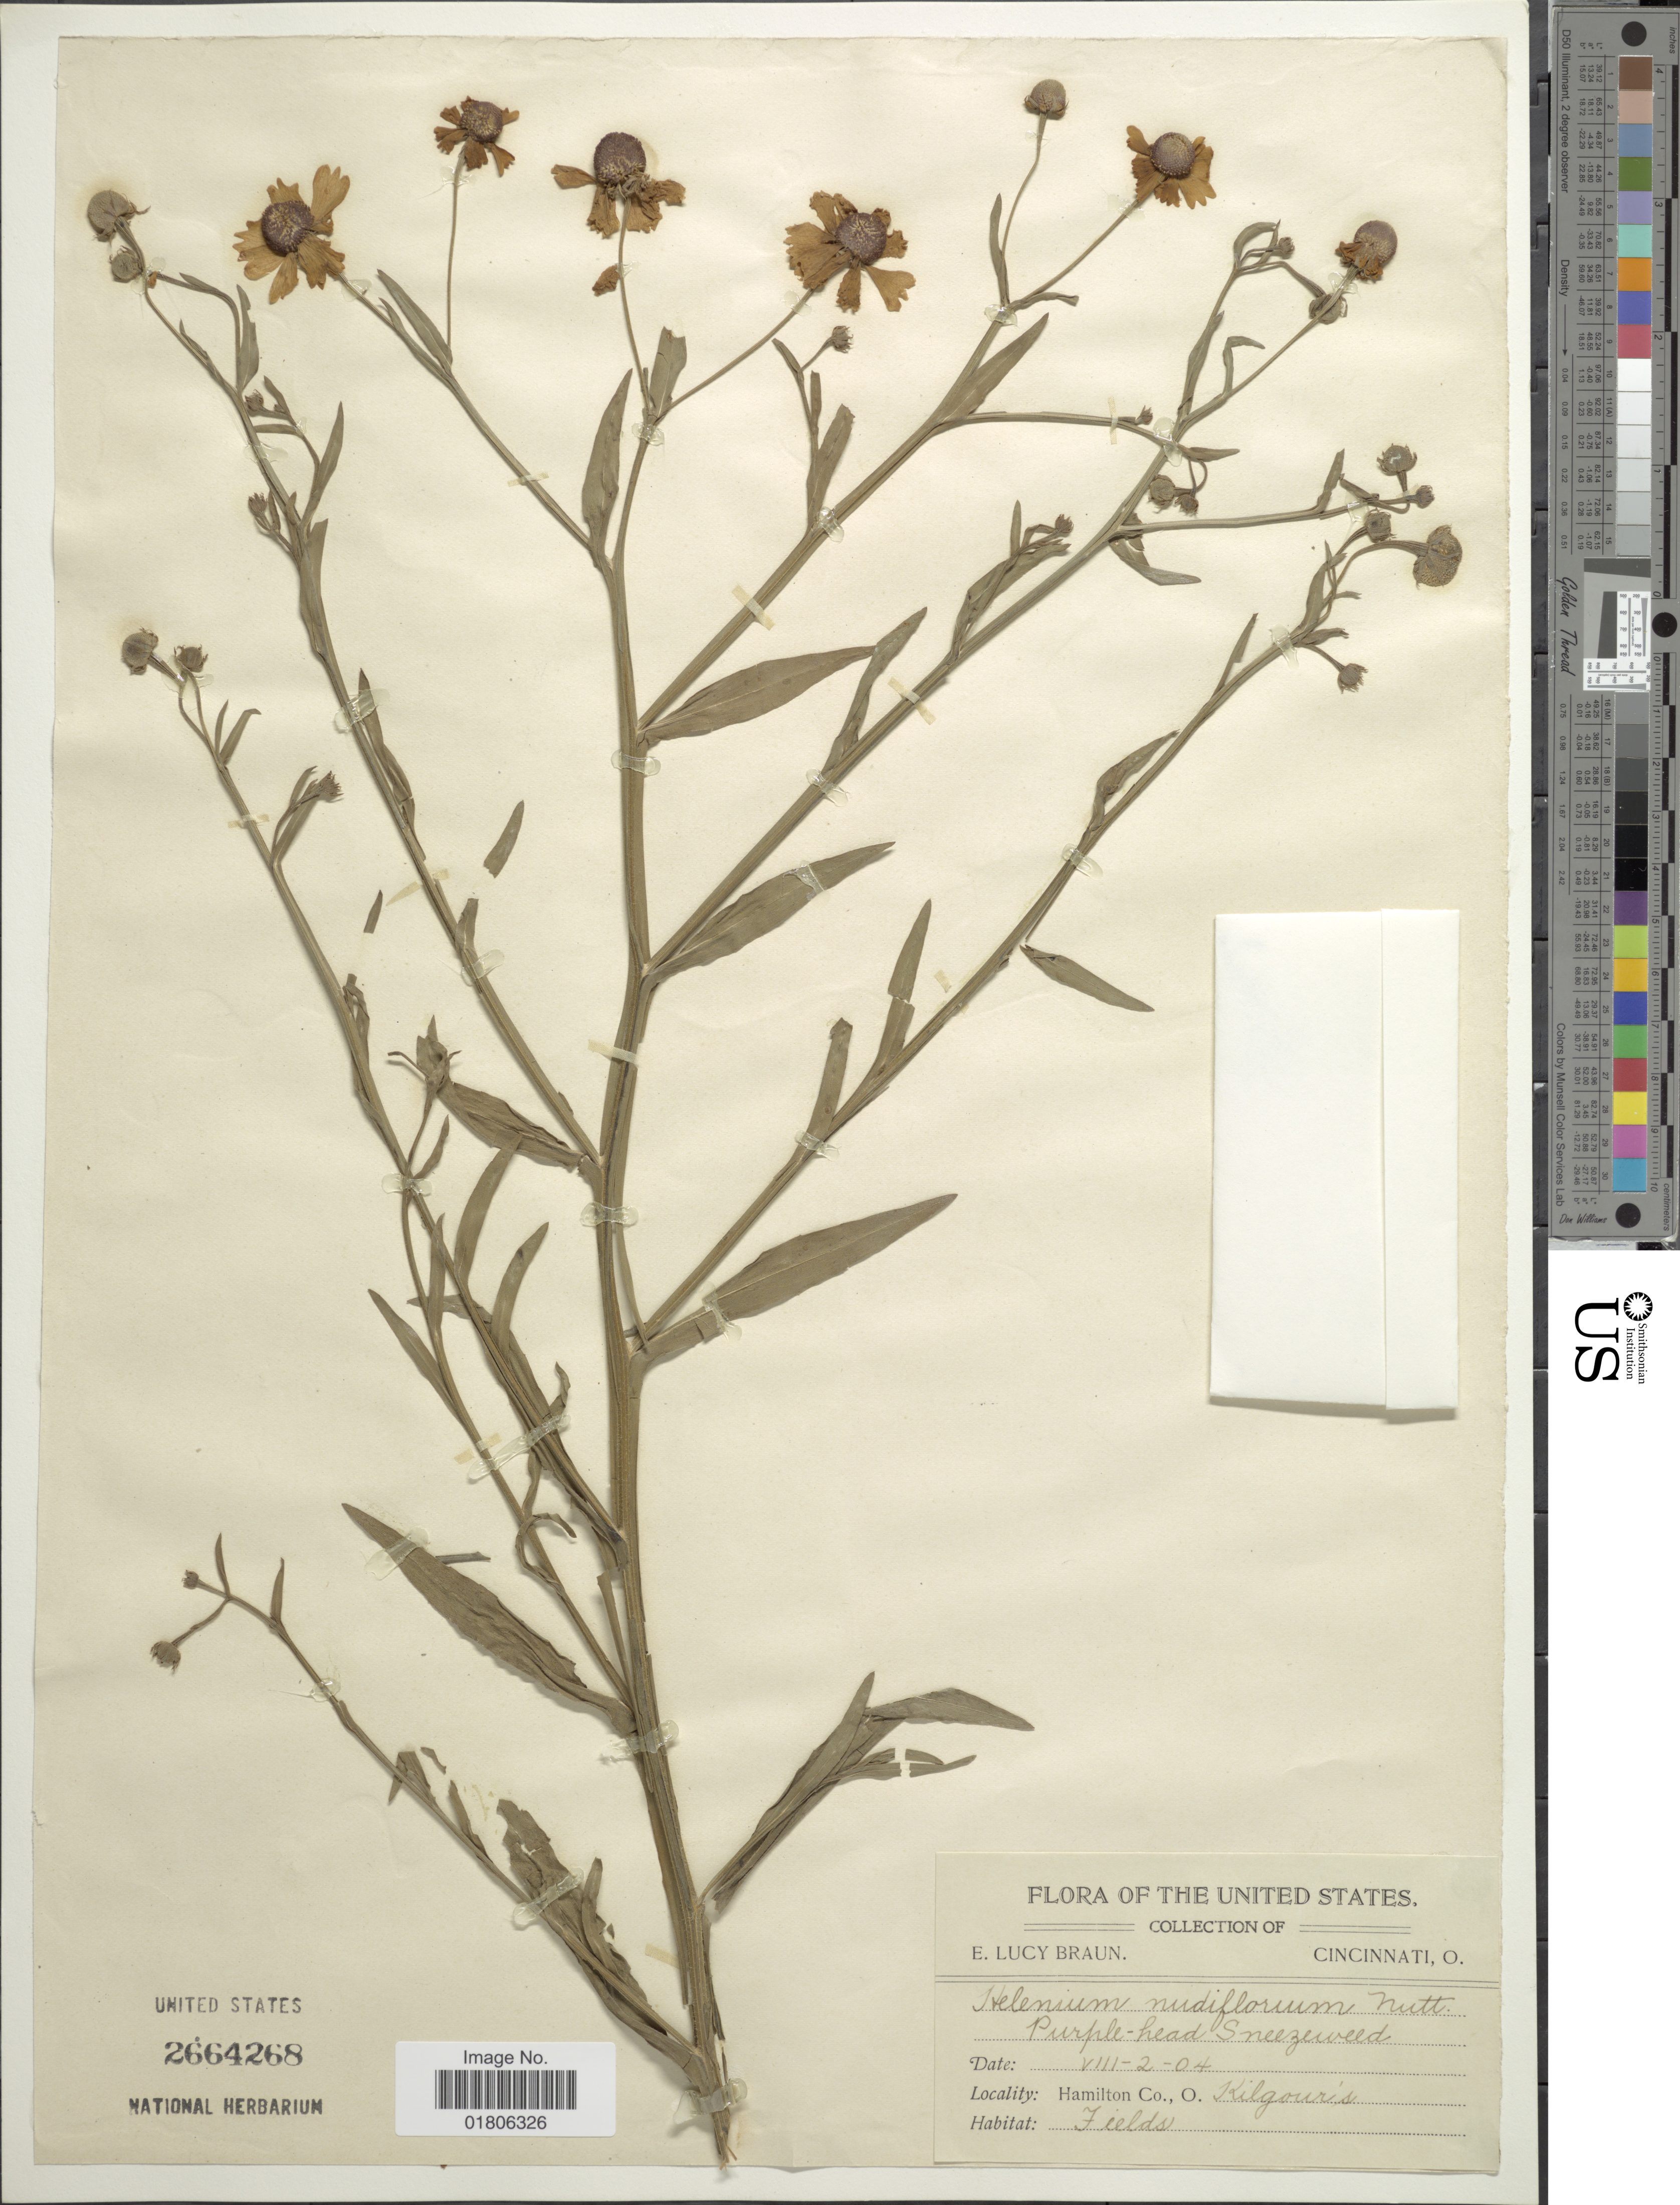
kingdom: Plantae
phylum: Tracheophyta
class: Magnoliopsida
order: Asterales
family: Asteraceae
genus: Helenium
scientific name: Helenium flexuosum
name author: Raf.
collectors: E. L. Braun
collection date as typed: Transcribed d/m/y: 2/8/4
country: United States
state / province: Ohio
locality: Hamilton Co., Kilgour's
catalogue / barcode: US 2664268